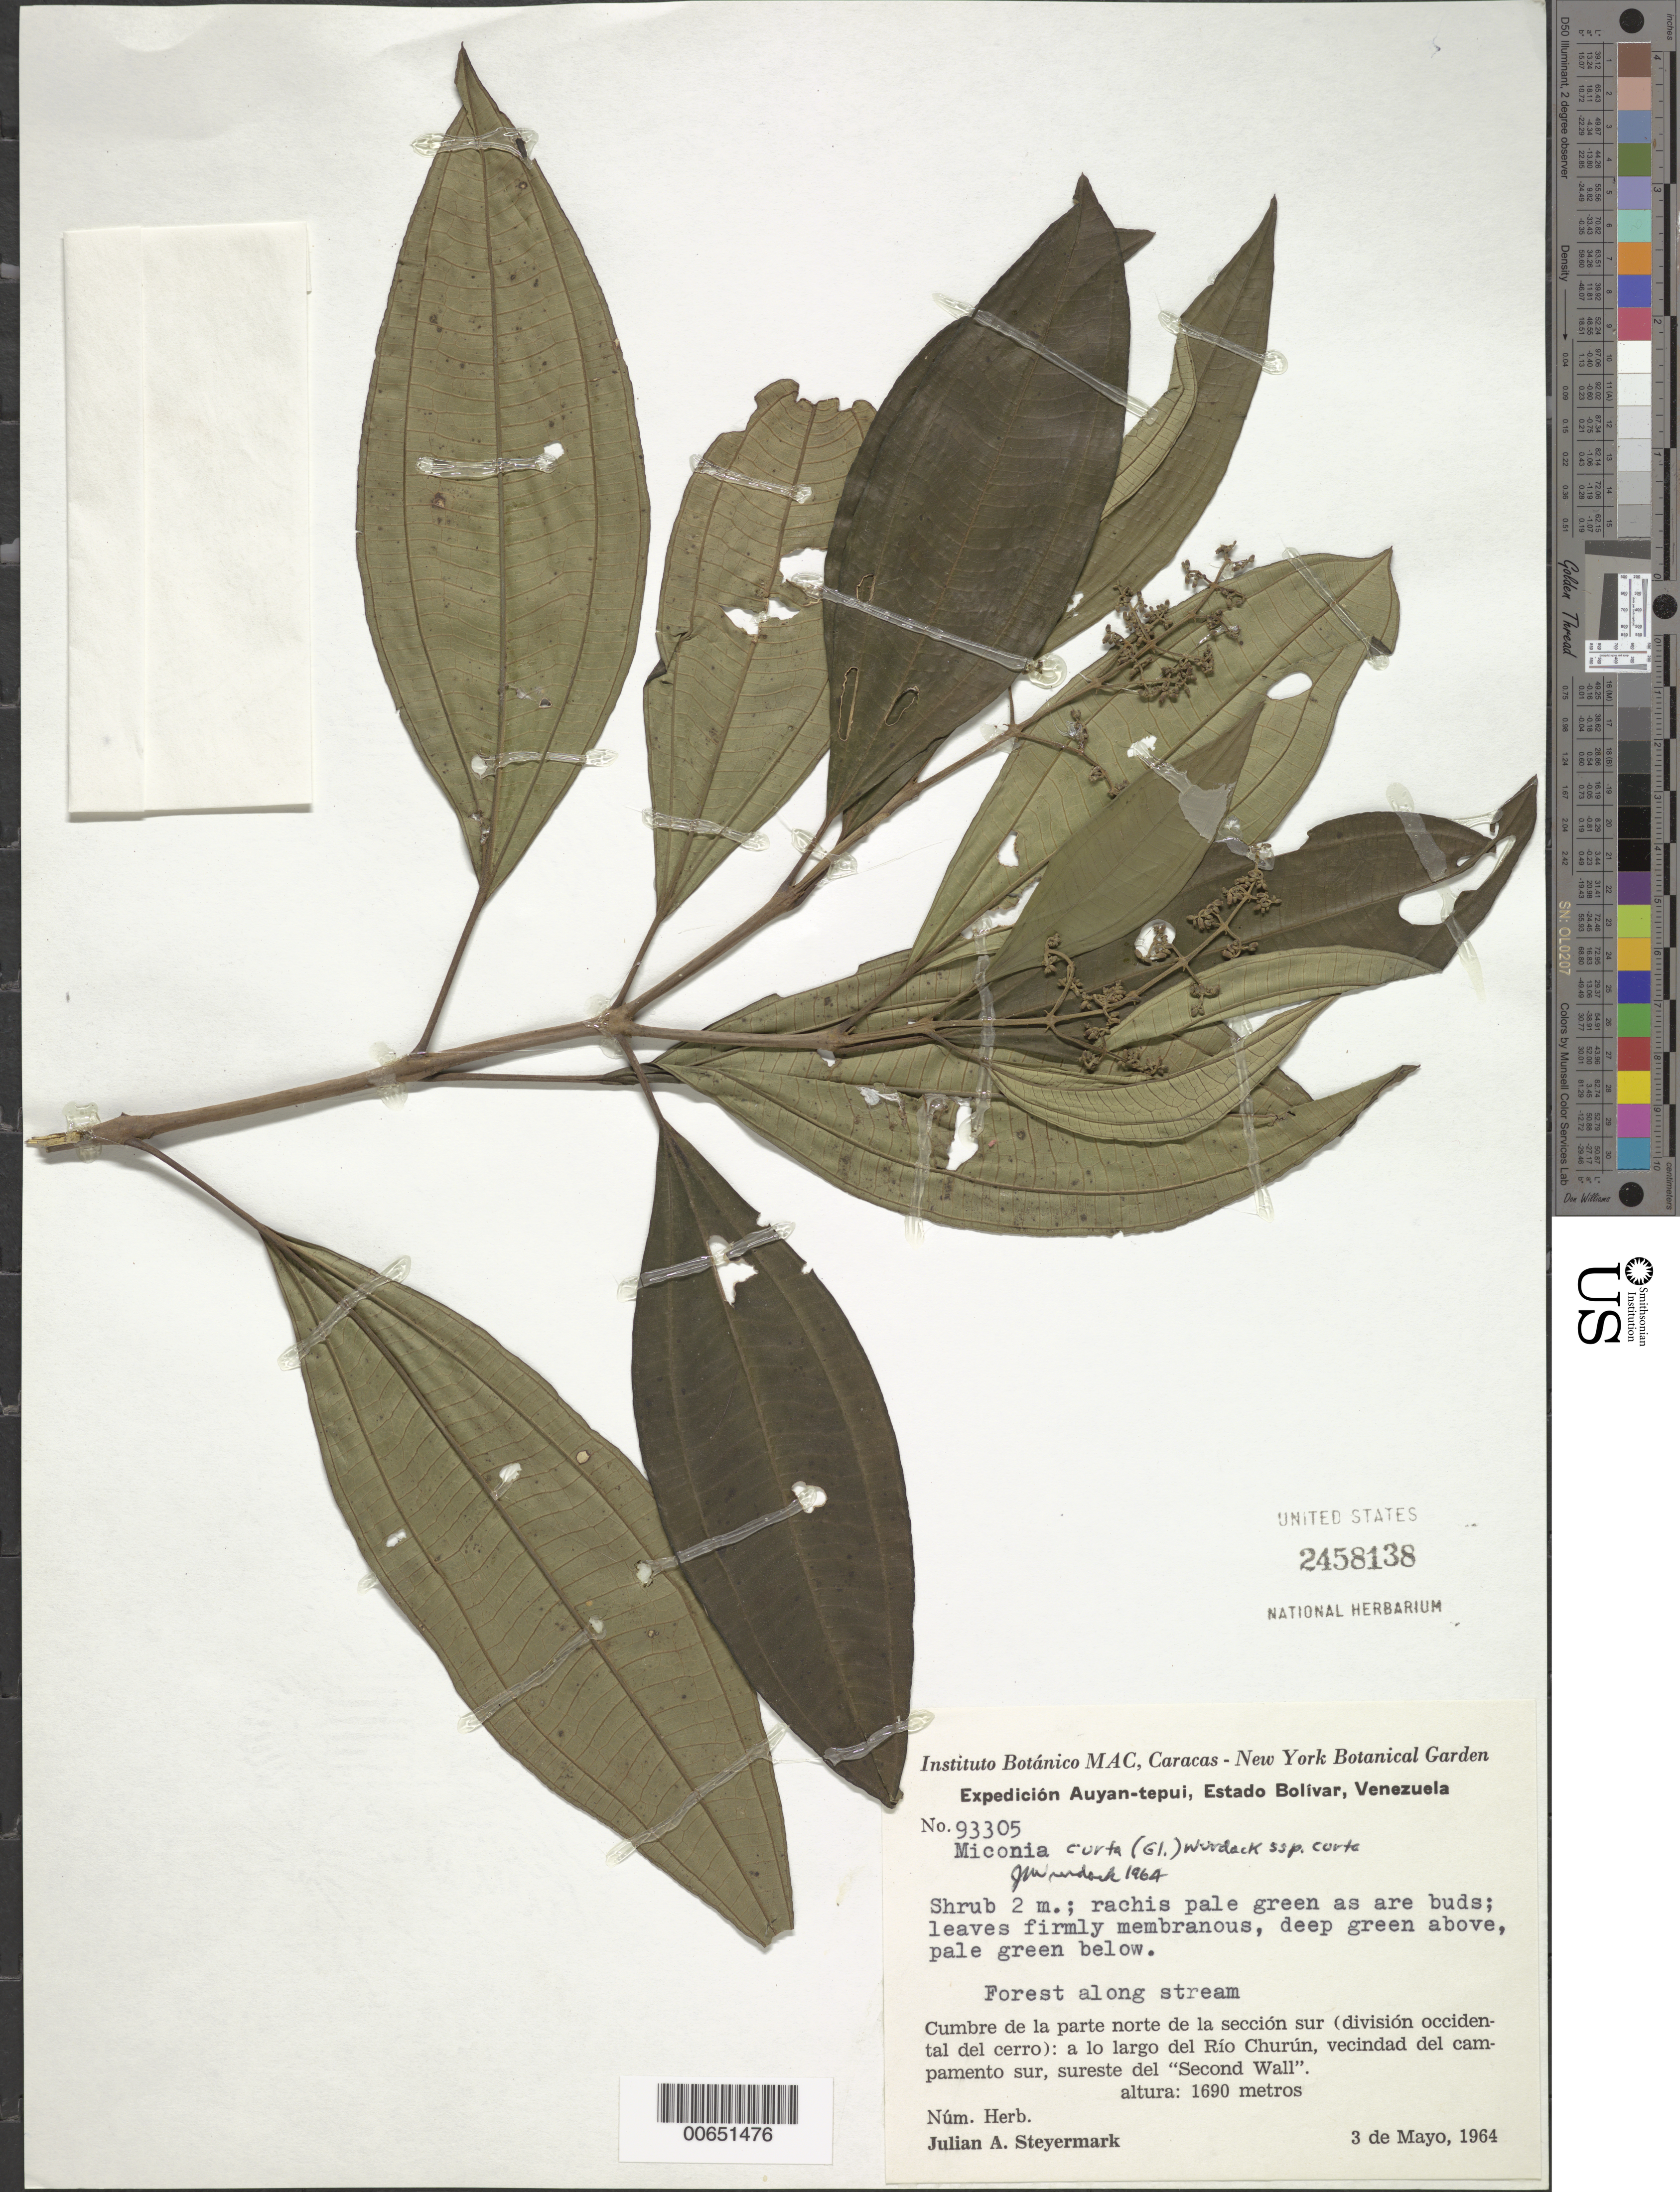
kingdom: Plantae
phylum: Tracheophyta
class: Magnoliopsida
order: Myrtales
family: Melastomataceae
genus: Miconia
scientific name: Miconia curta subsp. curta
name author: (Gleason) Wurdack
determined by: Wurdack, John J., (US), US (UNITED STATES)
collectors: J. Steyermark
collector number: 93305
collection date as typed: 3-May-64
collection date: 1964-05-03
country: Venezuela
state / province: Bolívar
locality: Auyan-tepuí, cumbre de la parte norte de la seccion sur (division occidental del cerro); Río Churún, vic del campamento sur, SE del "Second Wall"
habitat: Forest along stream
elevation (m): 1690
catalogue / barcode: US 2458138